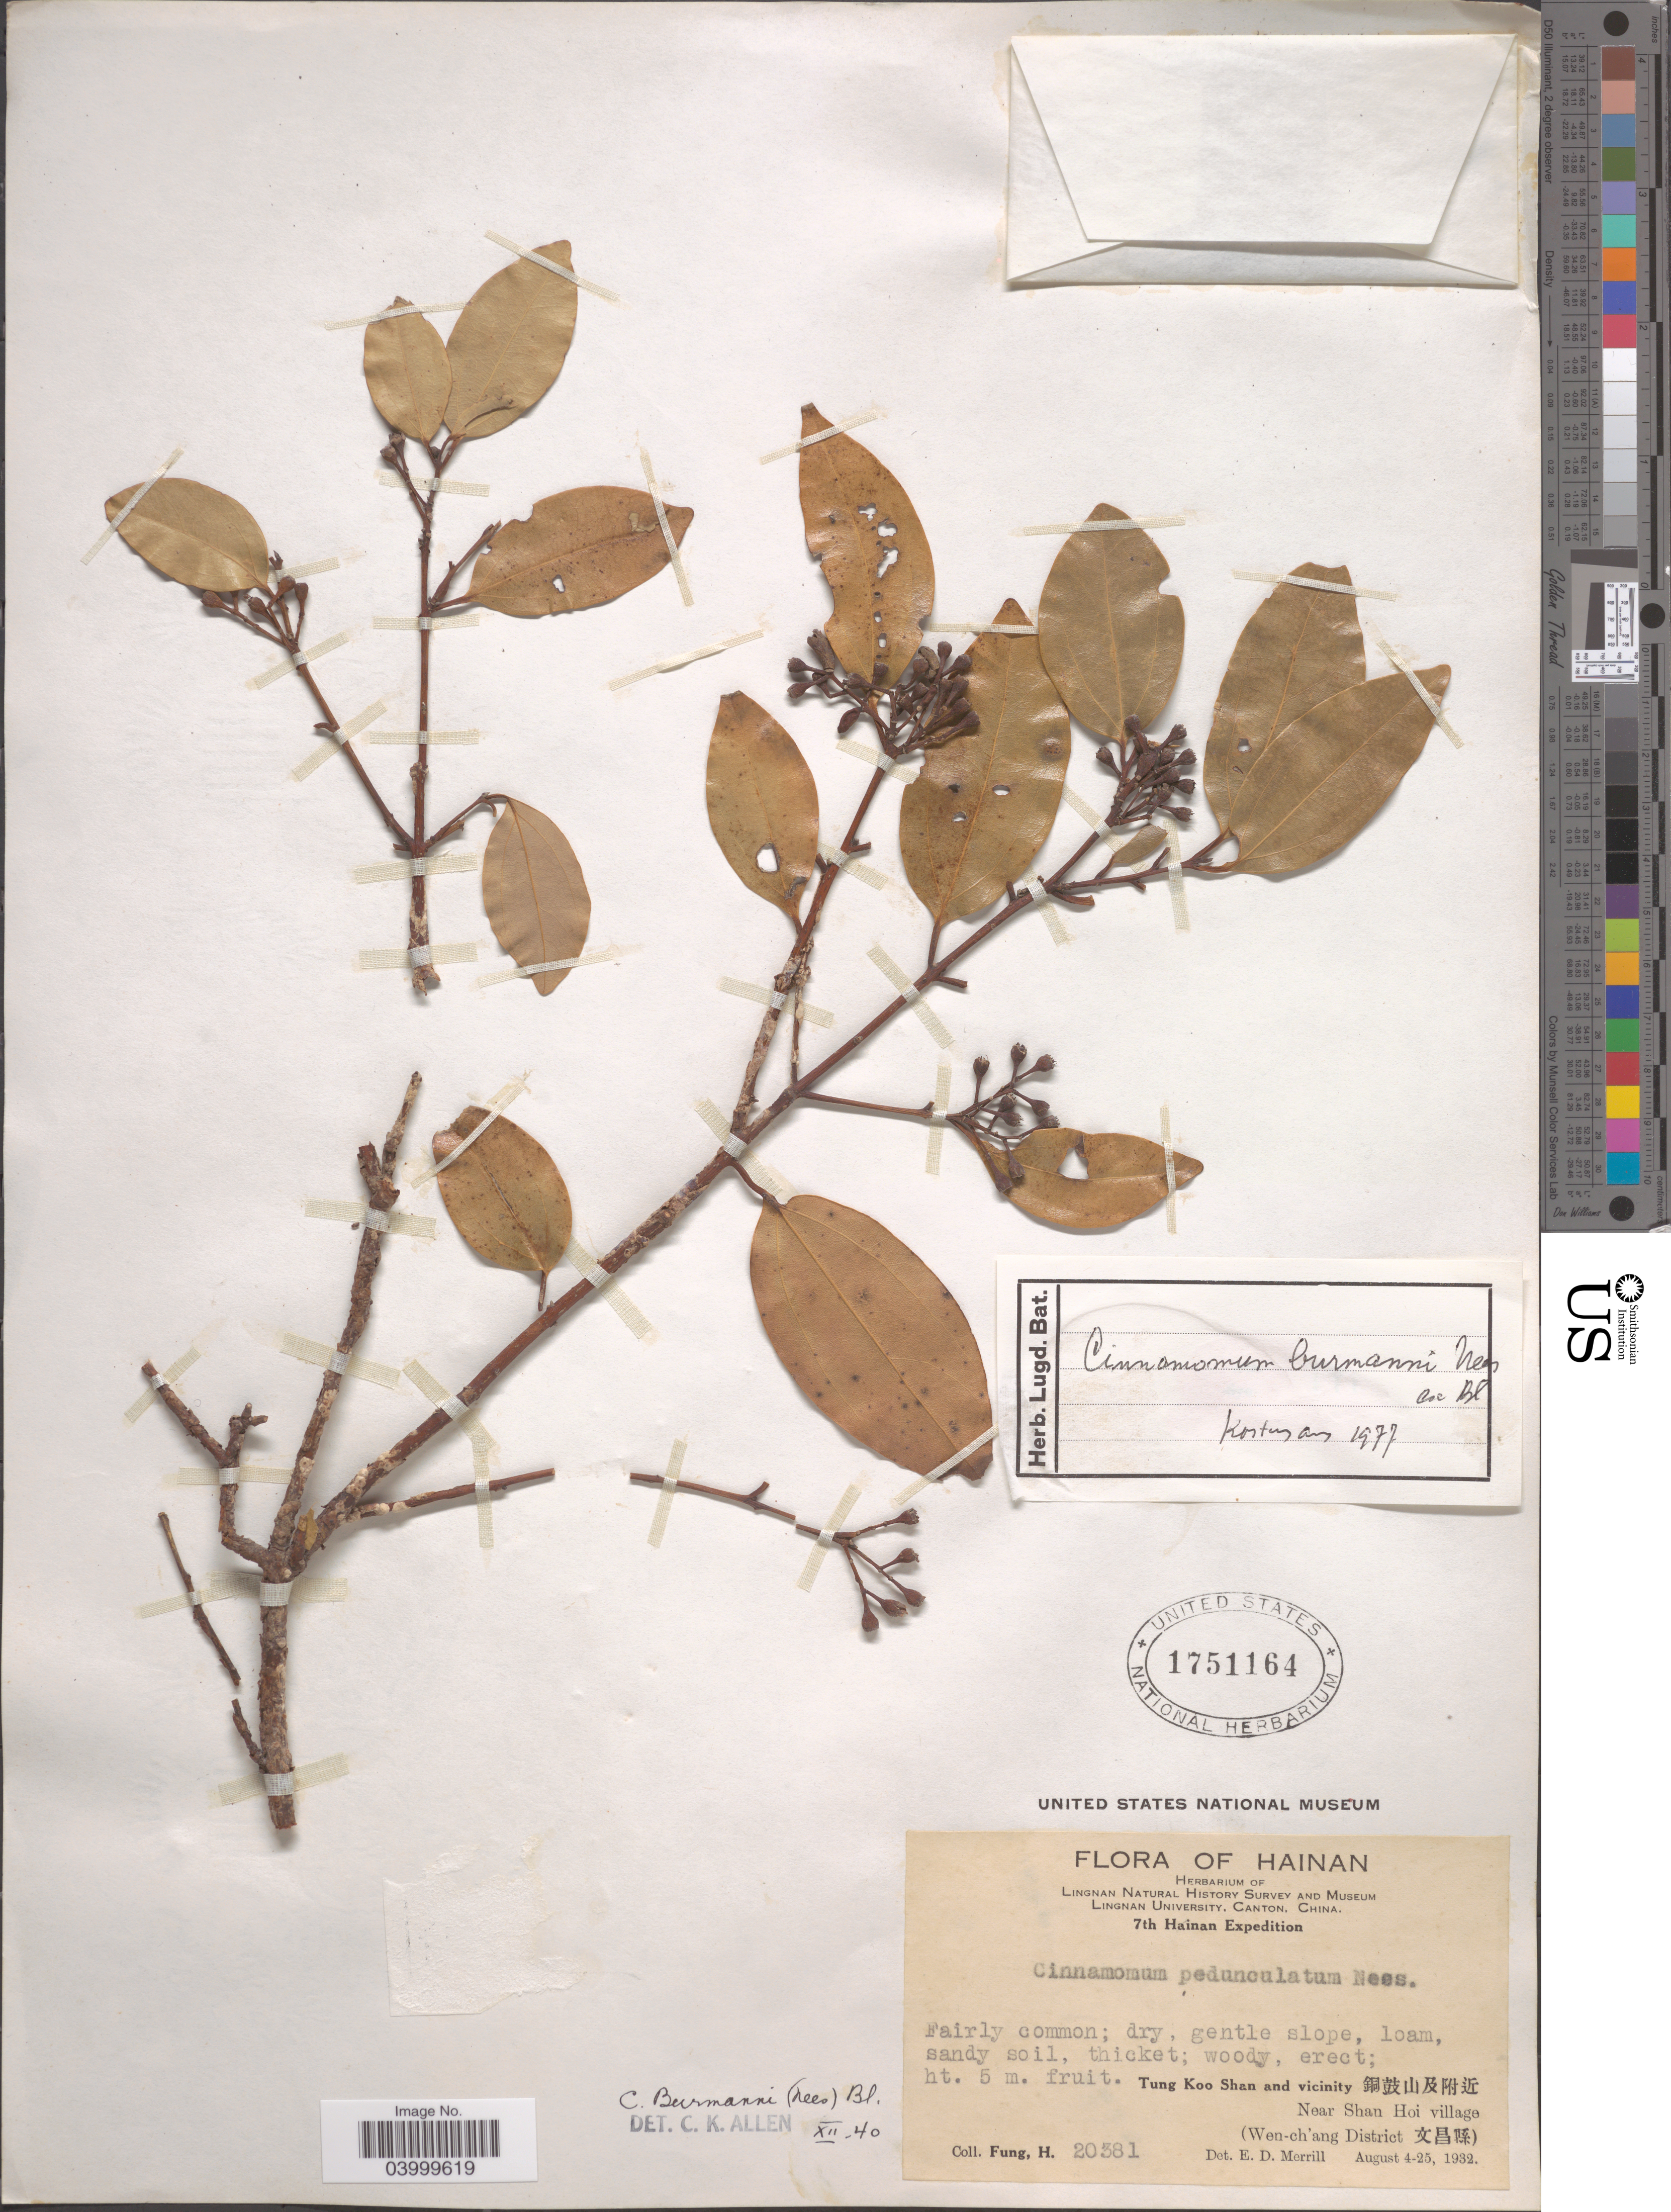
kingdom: Plantae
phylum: Tracheophyta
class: Magnoliopsida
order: Laurales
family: Lauraceae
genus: Cinnamomum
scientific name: Cinnamomum burmannii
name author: (Nees & T. Nees) Blume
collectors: H. Fung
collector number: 20381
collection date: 1932-08-04/1932-08-25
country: China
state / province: Hainan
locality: Tung Koo Shan and vicinity X. Near Shan Hoi village (Wen-ch'ang District X).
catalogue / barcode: US 1751164